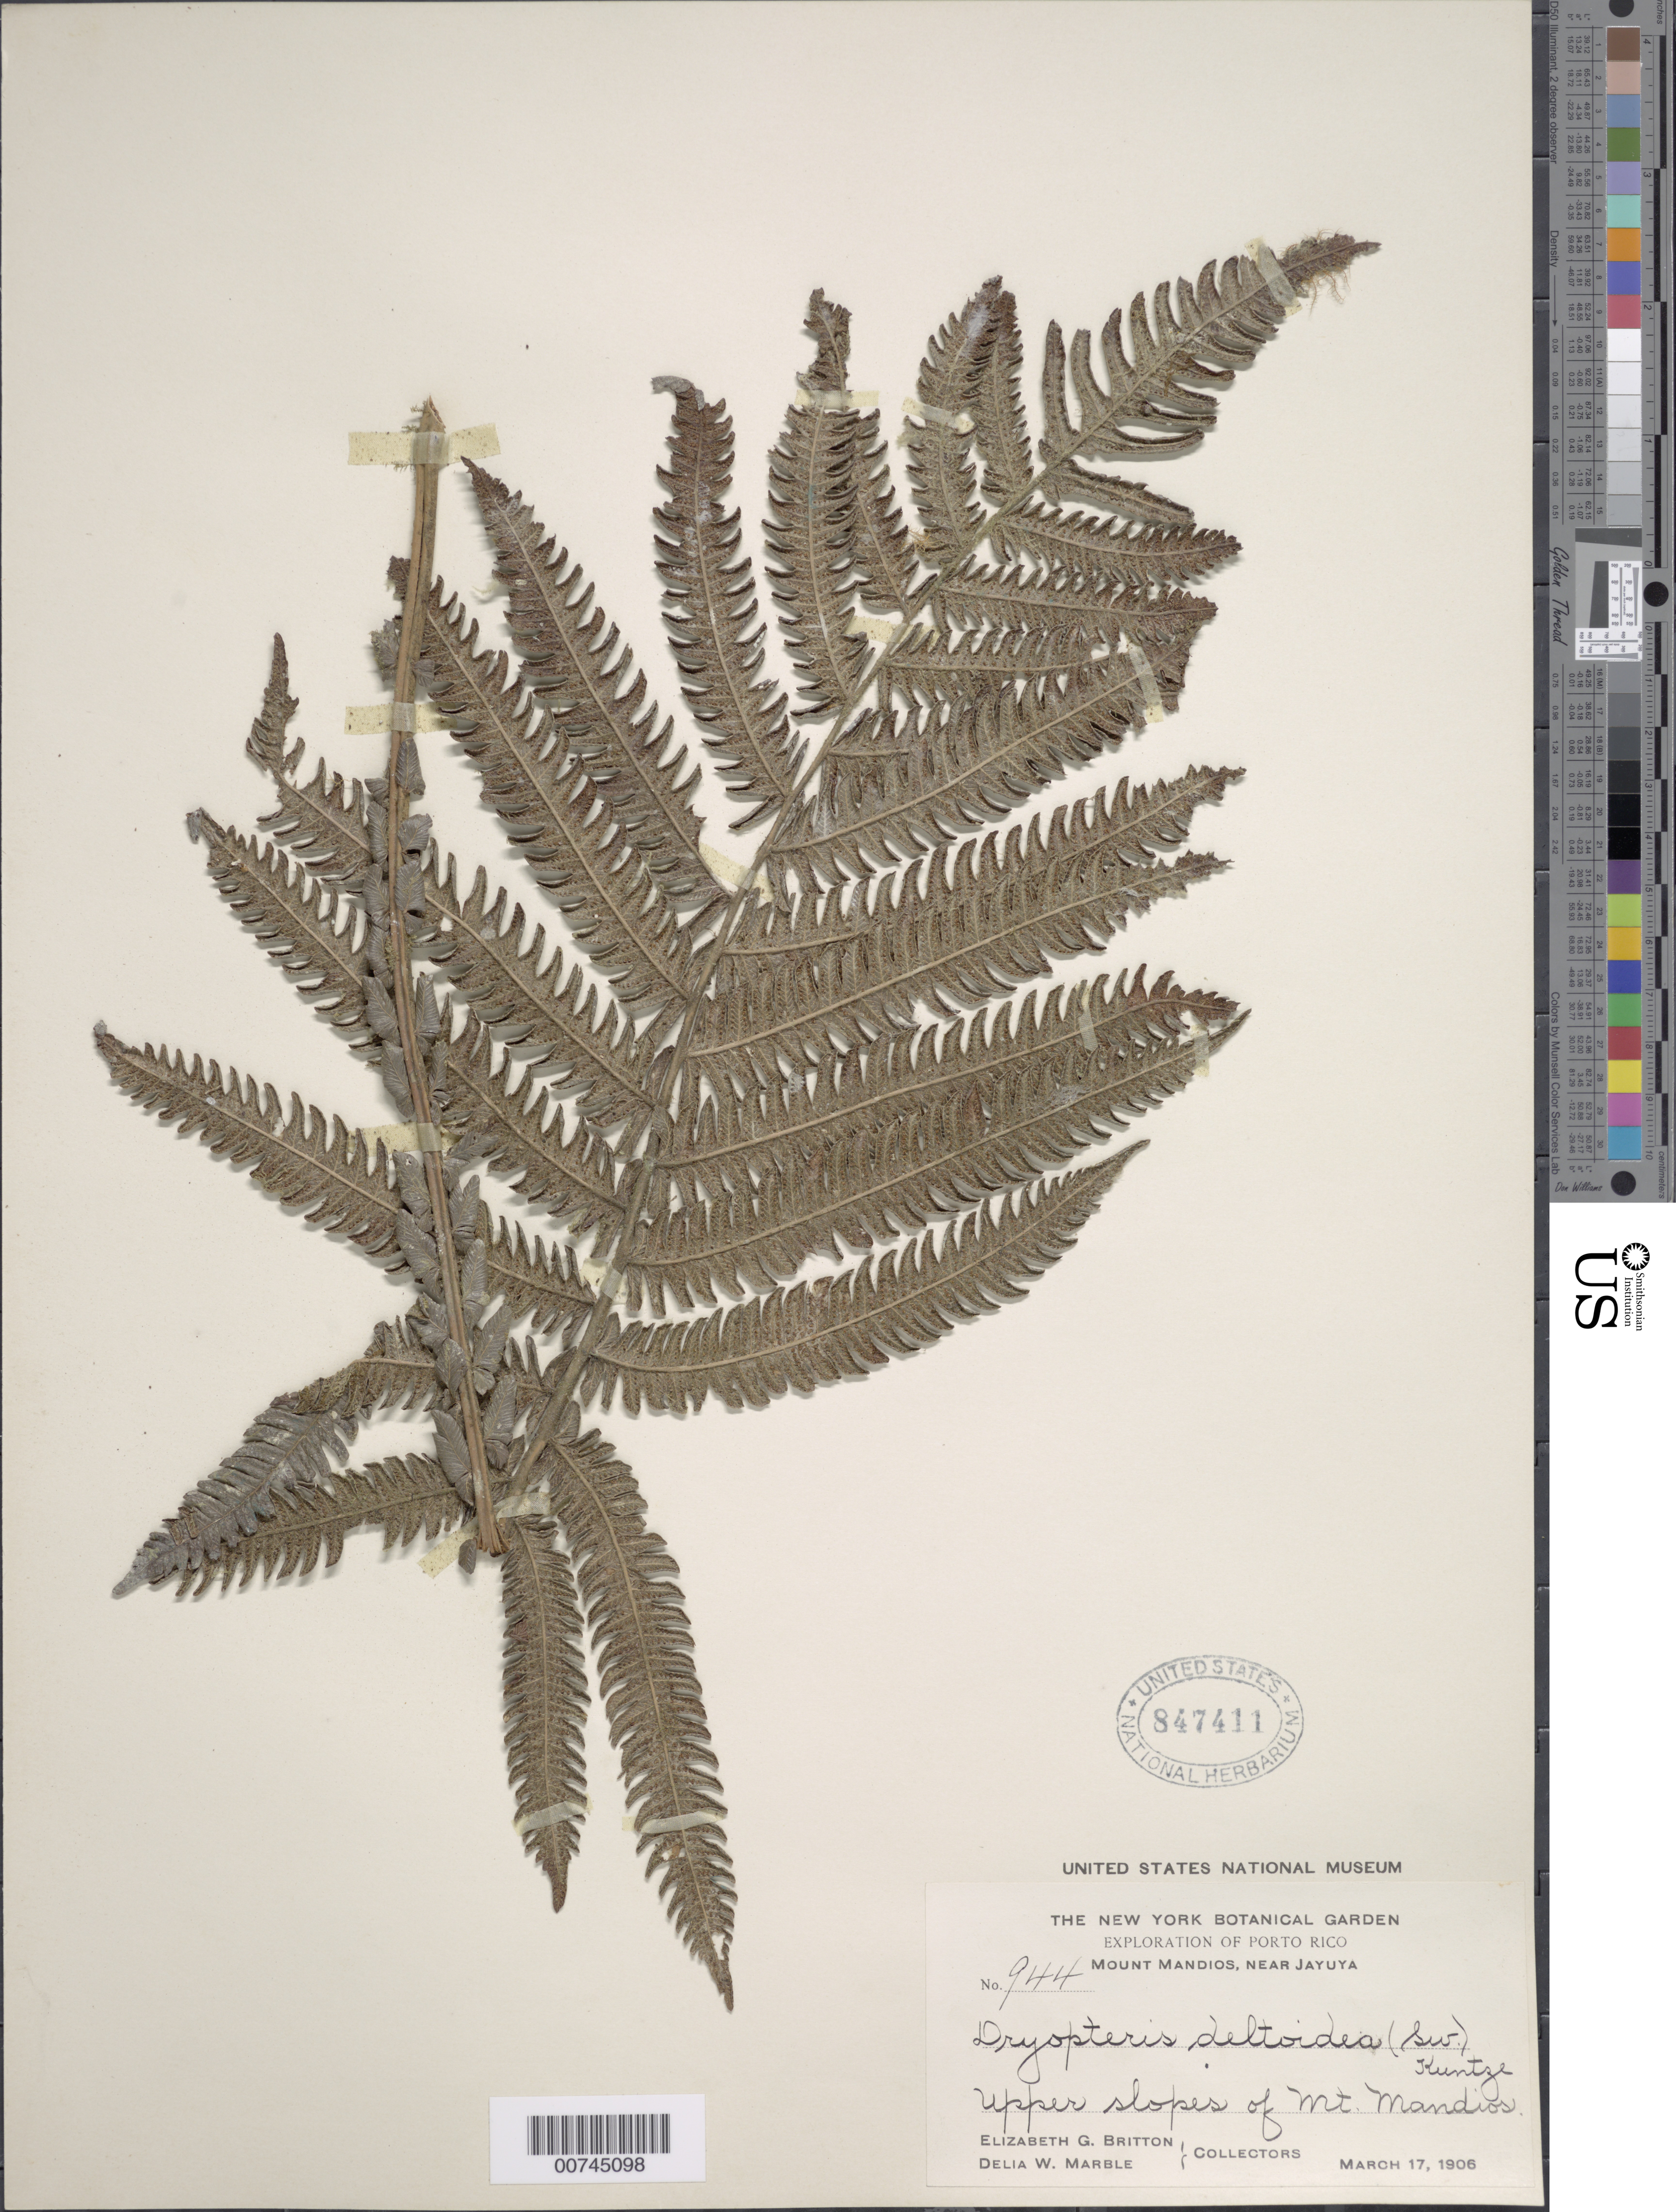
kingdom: Plantae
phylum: Tracheophyta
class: Polypodiopsida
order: Polypodiales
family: Thelypteridaceae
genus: Steiropteris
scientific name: Steiropteris deltoidea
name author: (Sw.) Pic. Serm.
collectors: E. G. Britton & D. W. Marble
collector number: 944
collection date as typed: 17 Mar 1906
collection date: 1906-03-17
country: Puerto Rico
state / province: Jayuya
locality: Mount Mandios, near Jayuya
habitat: Upper slopes of MT. Mandios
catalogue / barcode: US 847411